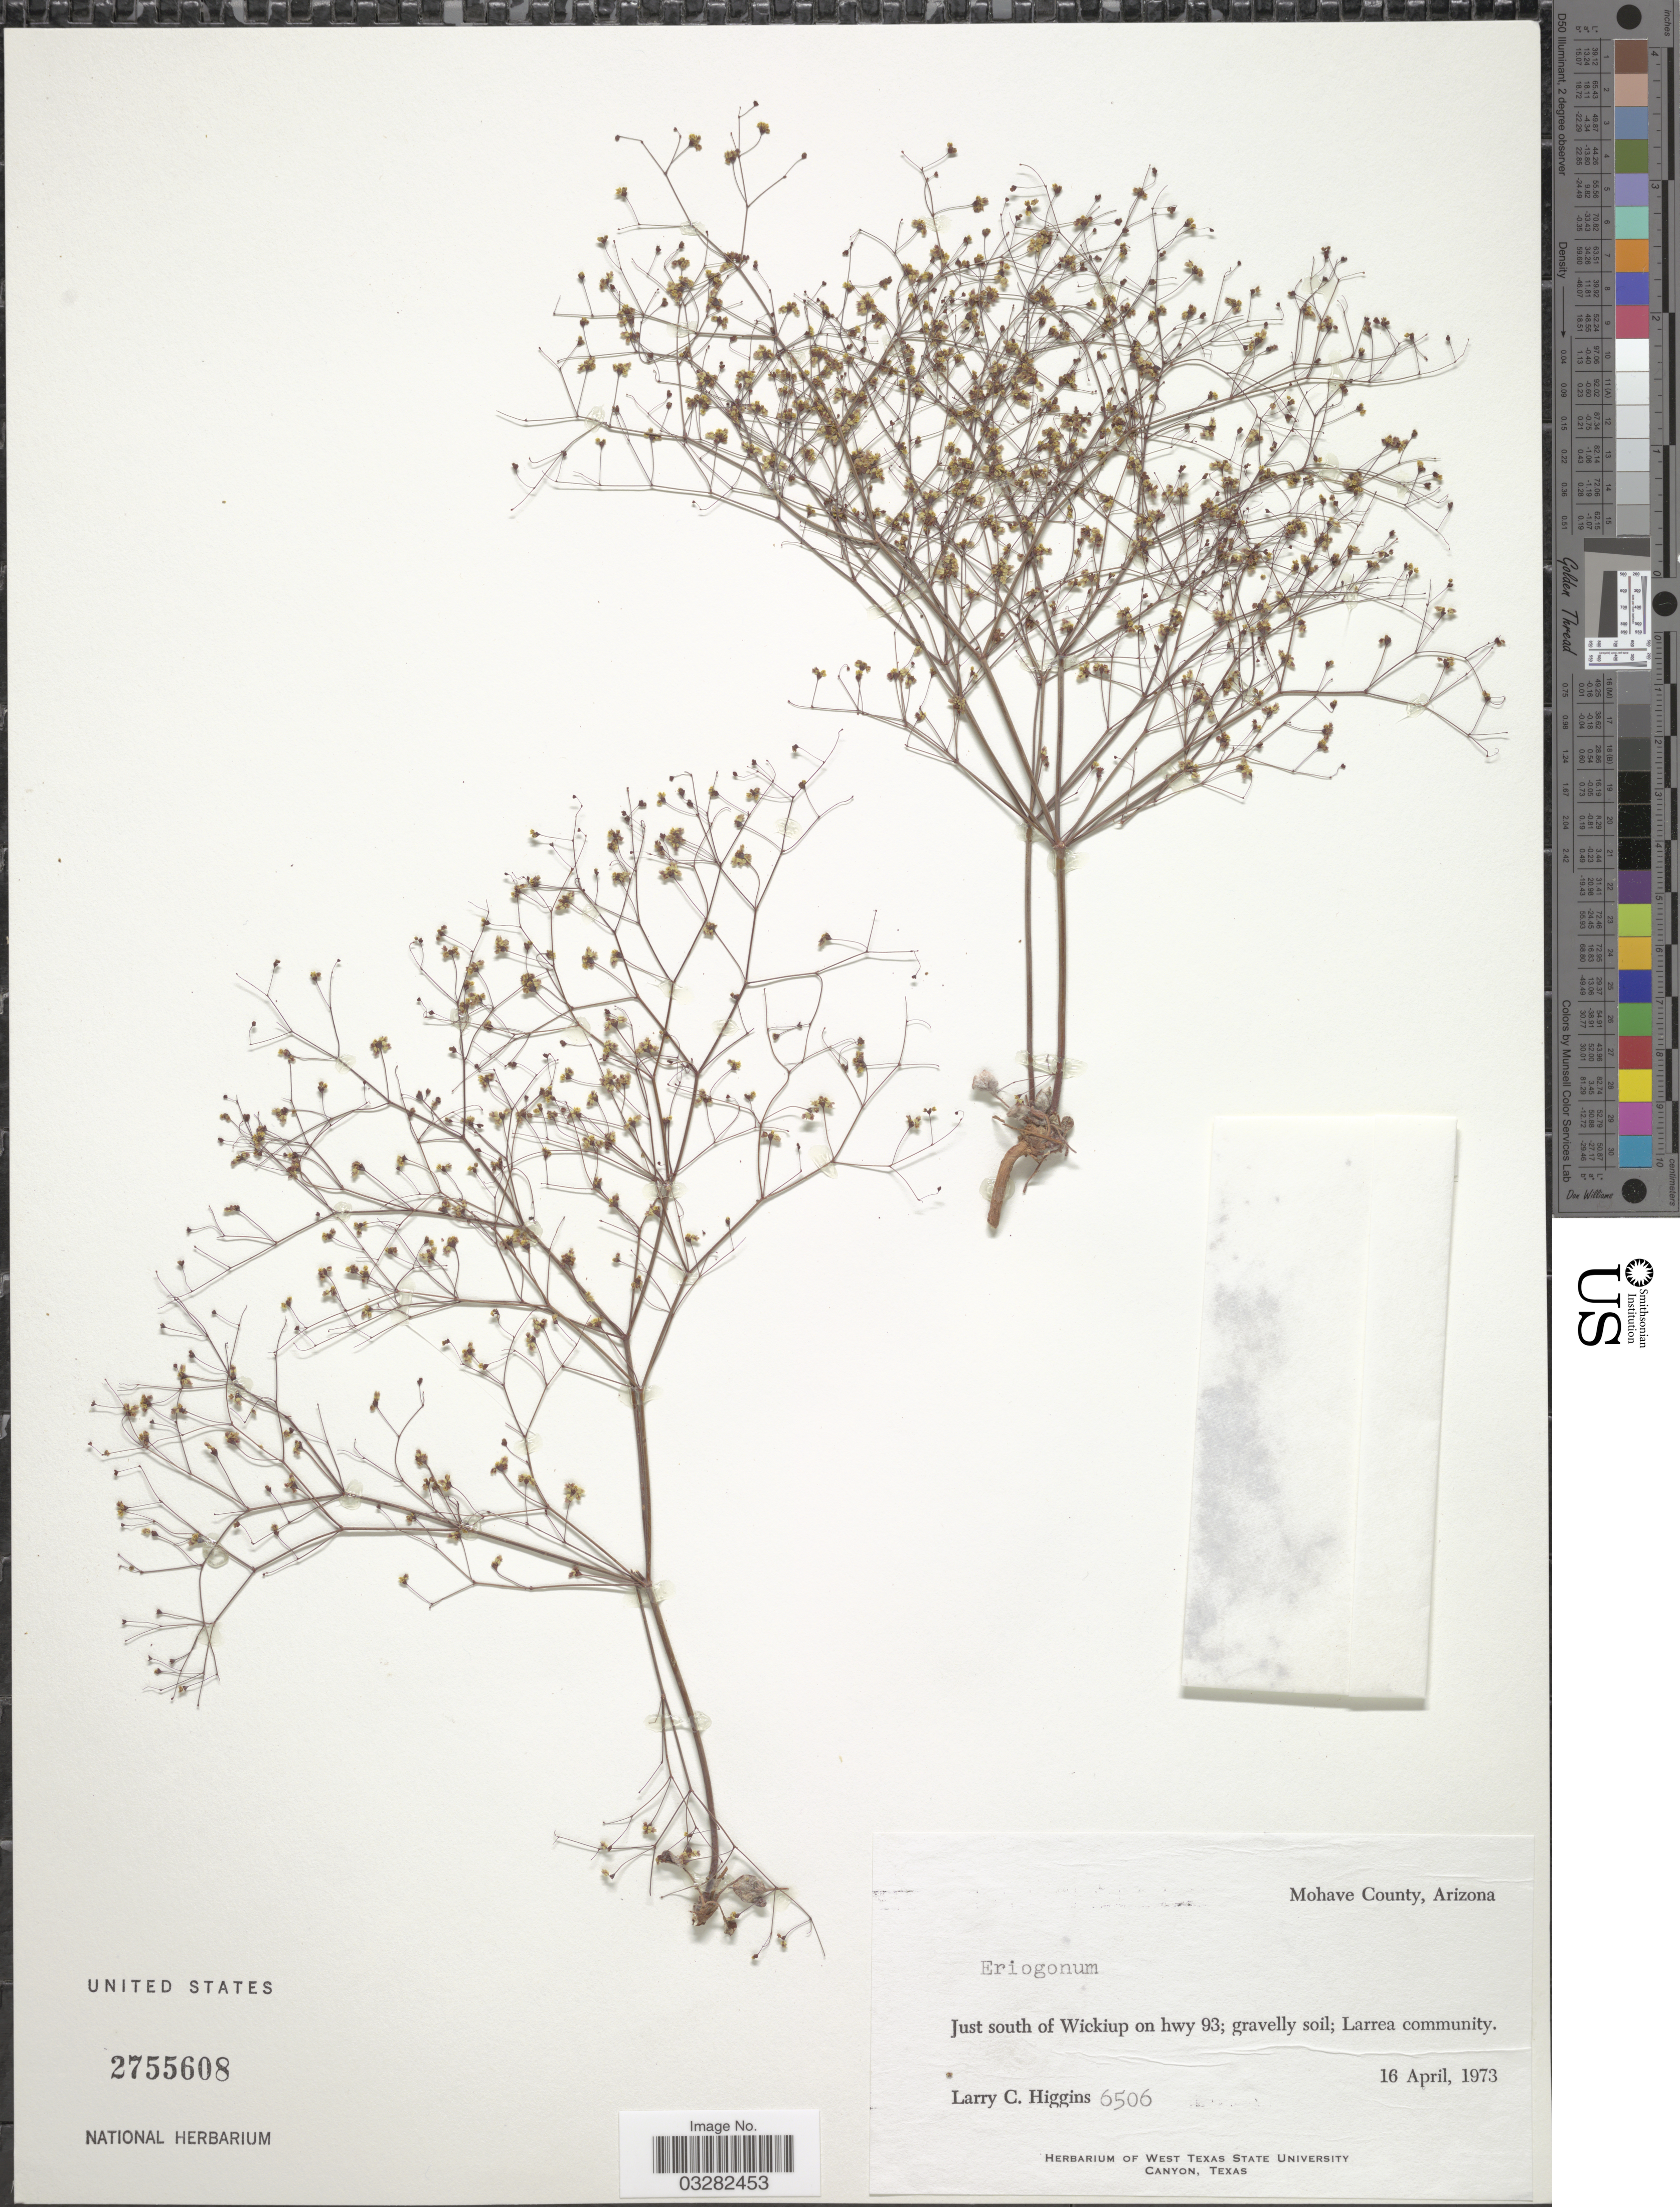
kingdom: Plantae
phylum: Tracheophyta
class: Magnoliopsida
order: Caryophyllales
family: Polygonaceae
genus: Eriogonum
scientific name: Eriogonum sp.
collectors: L. Higgins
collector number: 6506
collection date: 1973-04-16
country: United States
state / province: Arizona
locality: Mohave County. Just south of Wickiup on hwy 93. Larrea community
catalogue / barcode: US 2755608